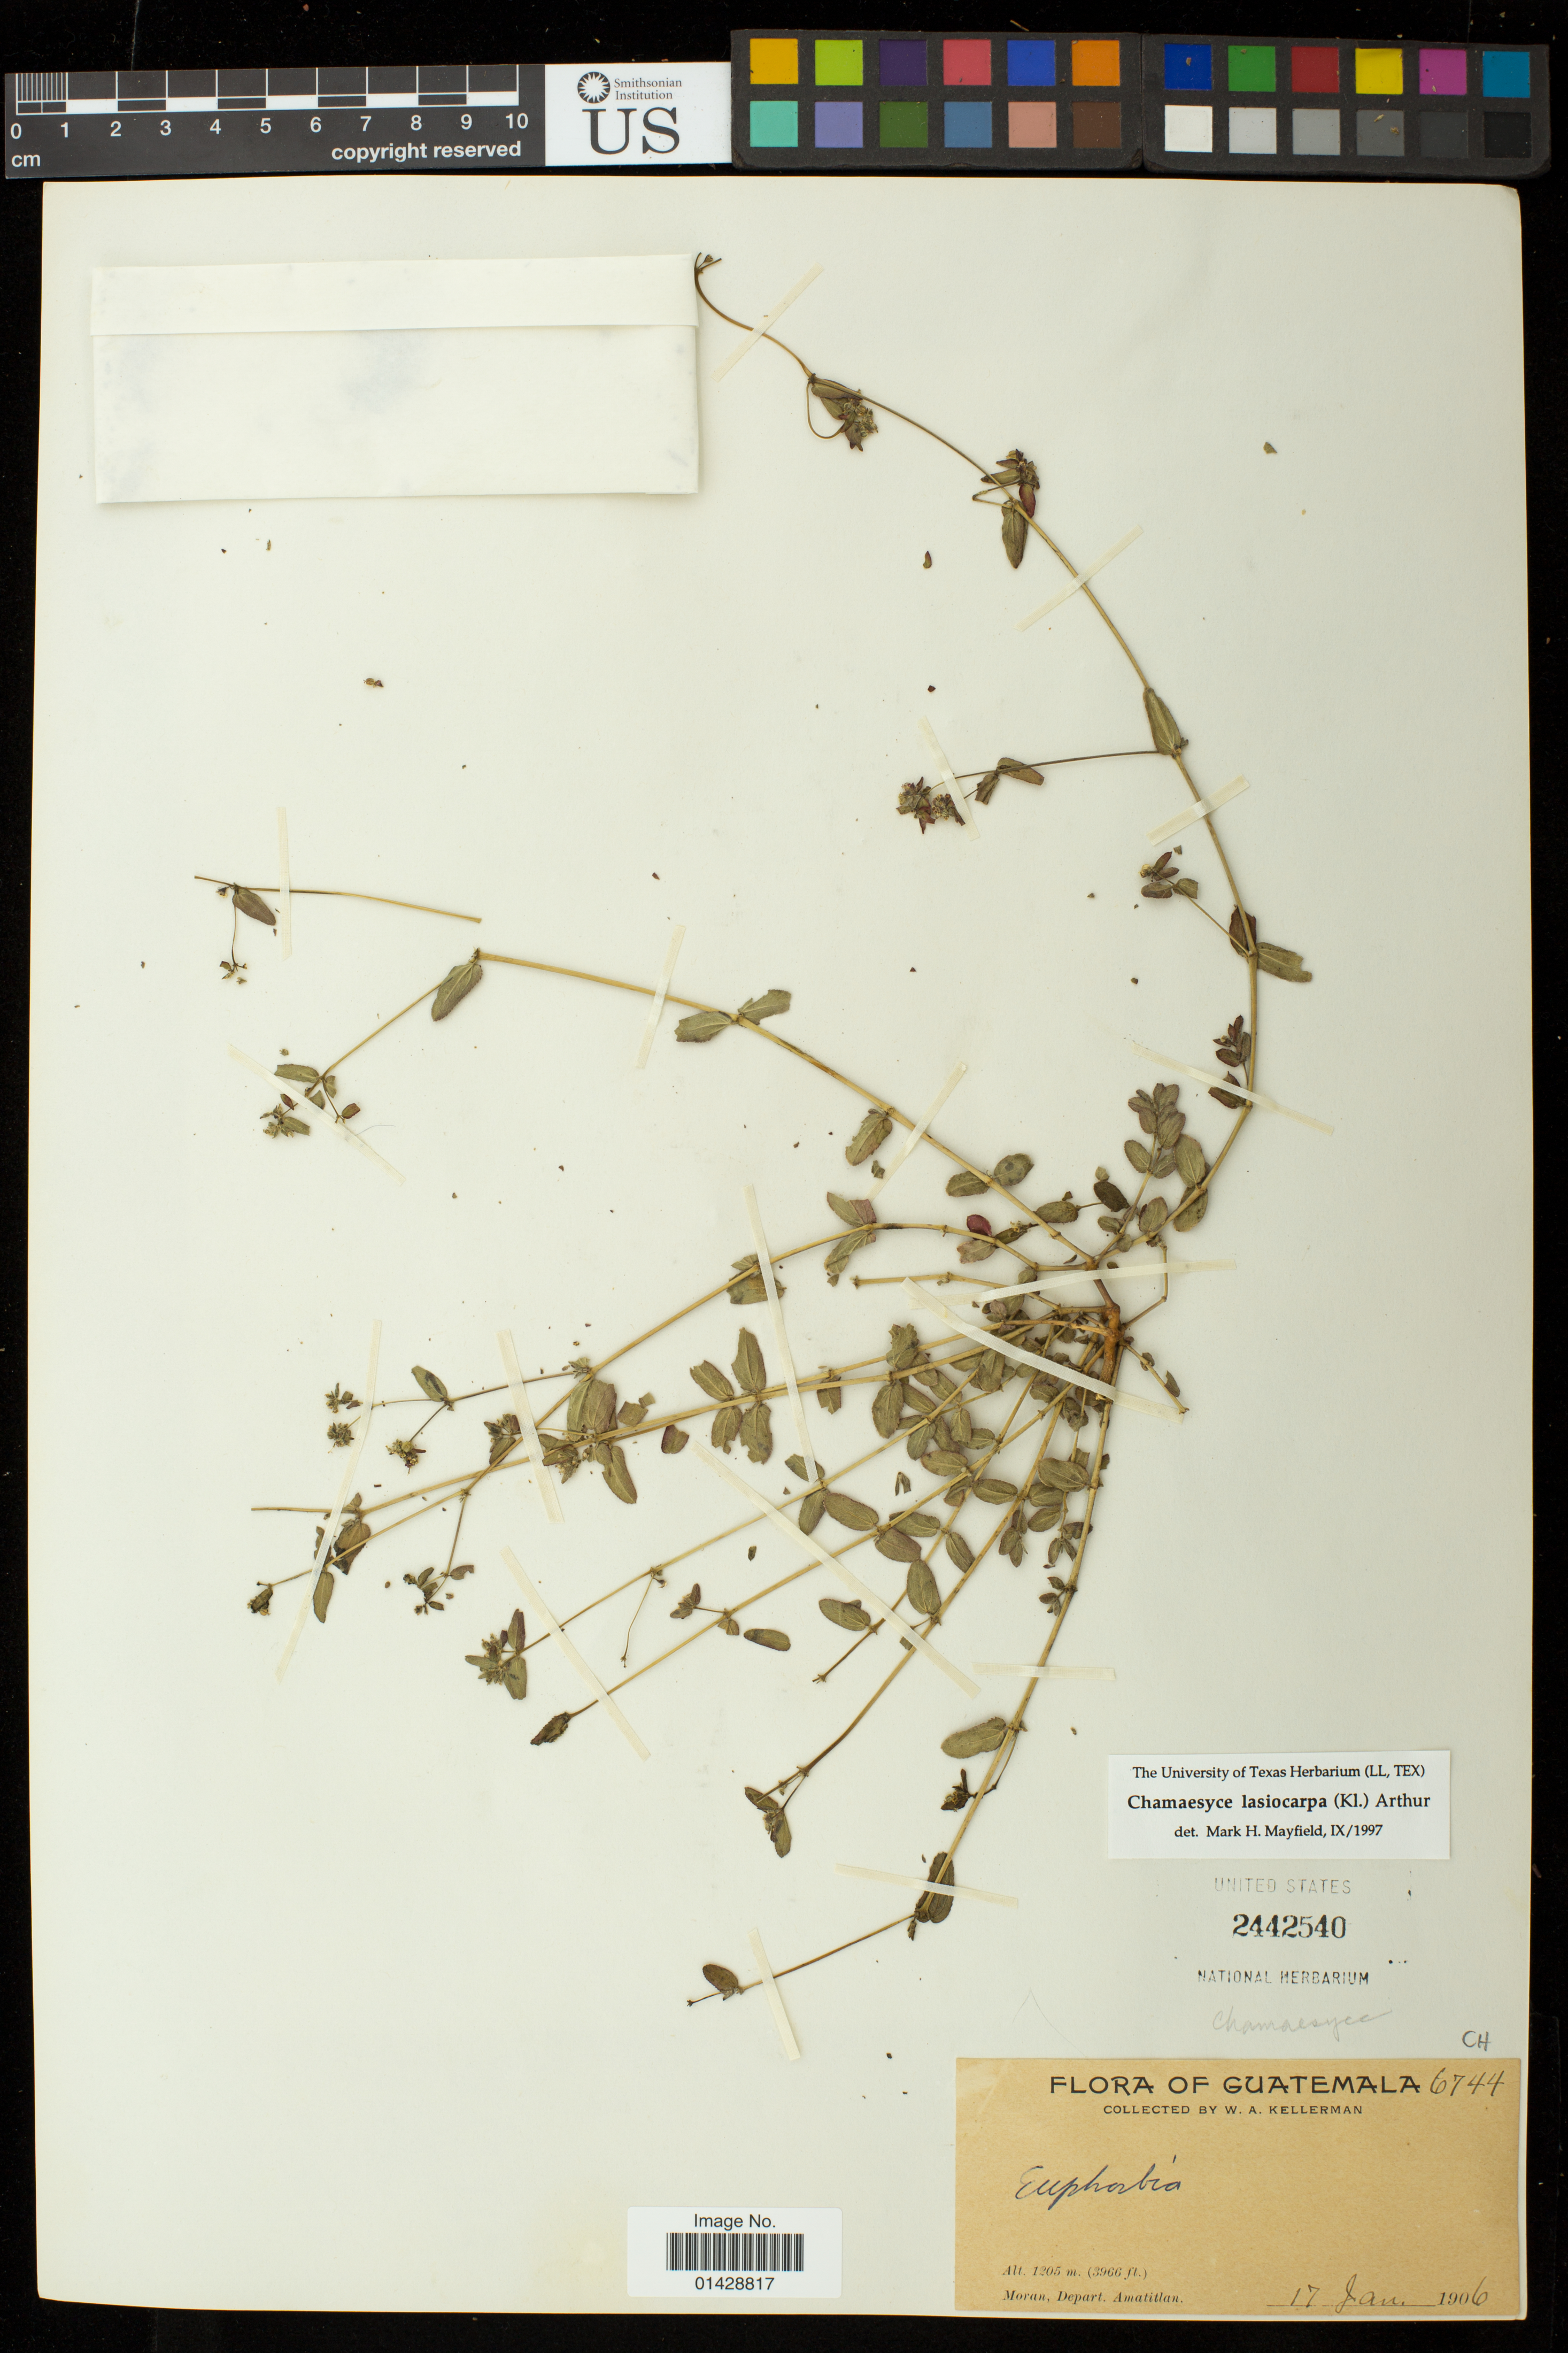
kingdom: Plantae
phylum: Tracheophyta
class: Magnoliopsida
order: Malpighiales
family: Euphorbiaceae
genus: Euphorbia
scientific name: Euphorbia lasiocarpa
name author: Klotzsch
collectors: W. Kellerman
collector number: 6744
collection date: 1906-01-17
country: Guatemala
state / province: Guatemala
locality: Moran, Depart. Amatitlan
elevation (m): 1205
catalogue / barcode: US 2442540